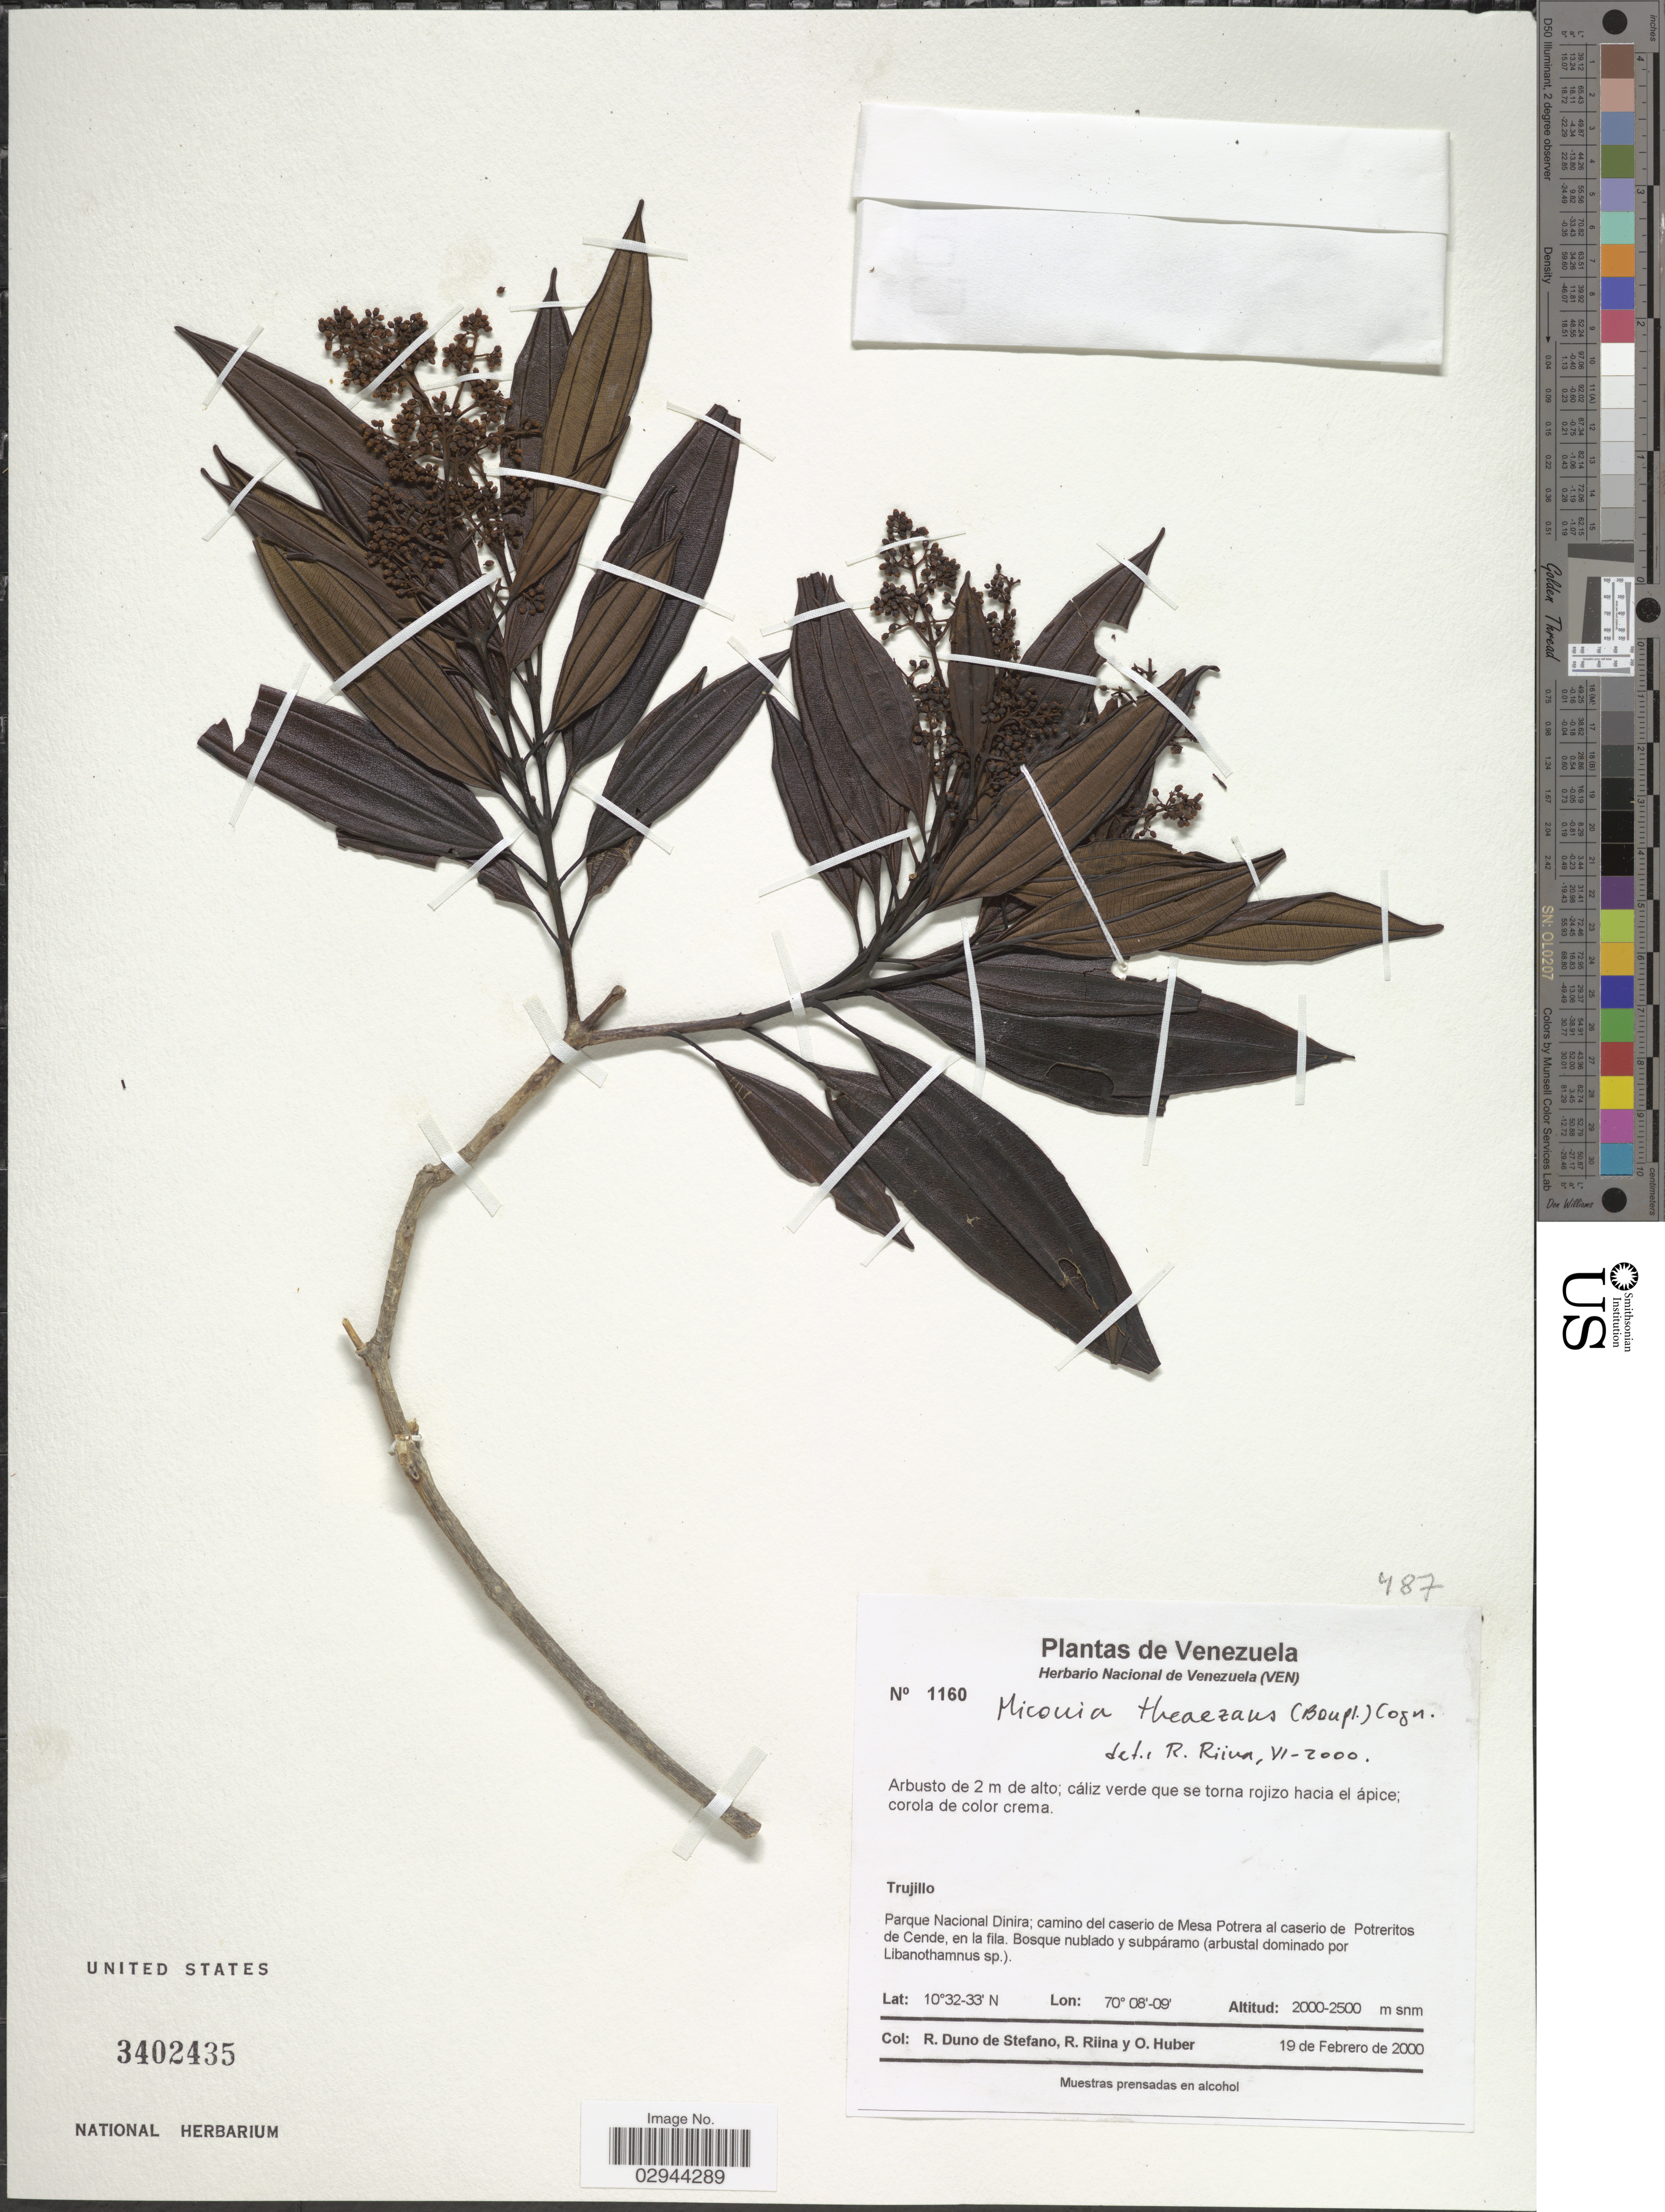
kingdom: Plantae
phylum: Tracheophyta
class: Magnoliopsida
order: Myrtales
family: Melastomataceae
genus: Miconia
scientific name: Miconia theizans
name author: (Bonpl.) Cogn.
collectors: R. Duno de Stefano, R. Riina & O. Huber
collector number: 1160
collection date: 2000-02-19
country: Venezuela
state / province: Trujillo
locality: Parque Nacional Dinira, camino del caserio de Mesa Potrera al caserio de Potreritos de Cende, en la fila.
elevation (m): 2000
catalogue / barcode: US 3402435